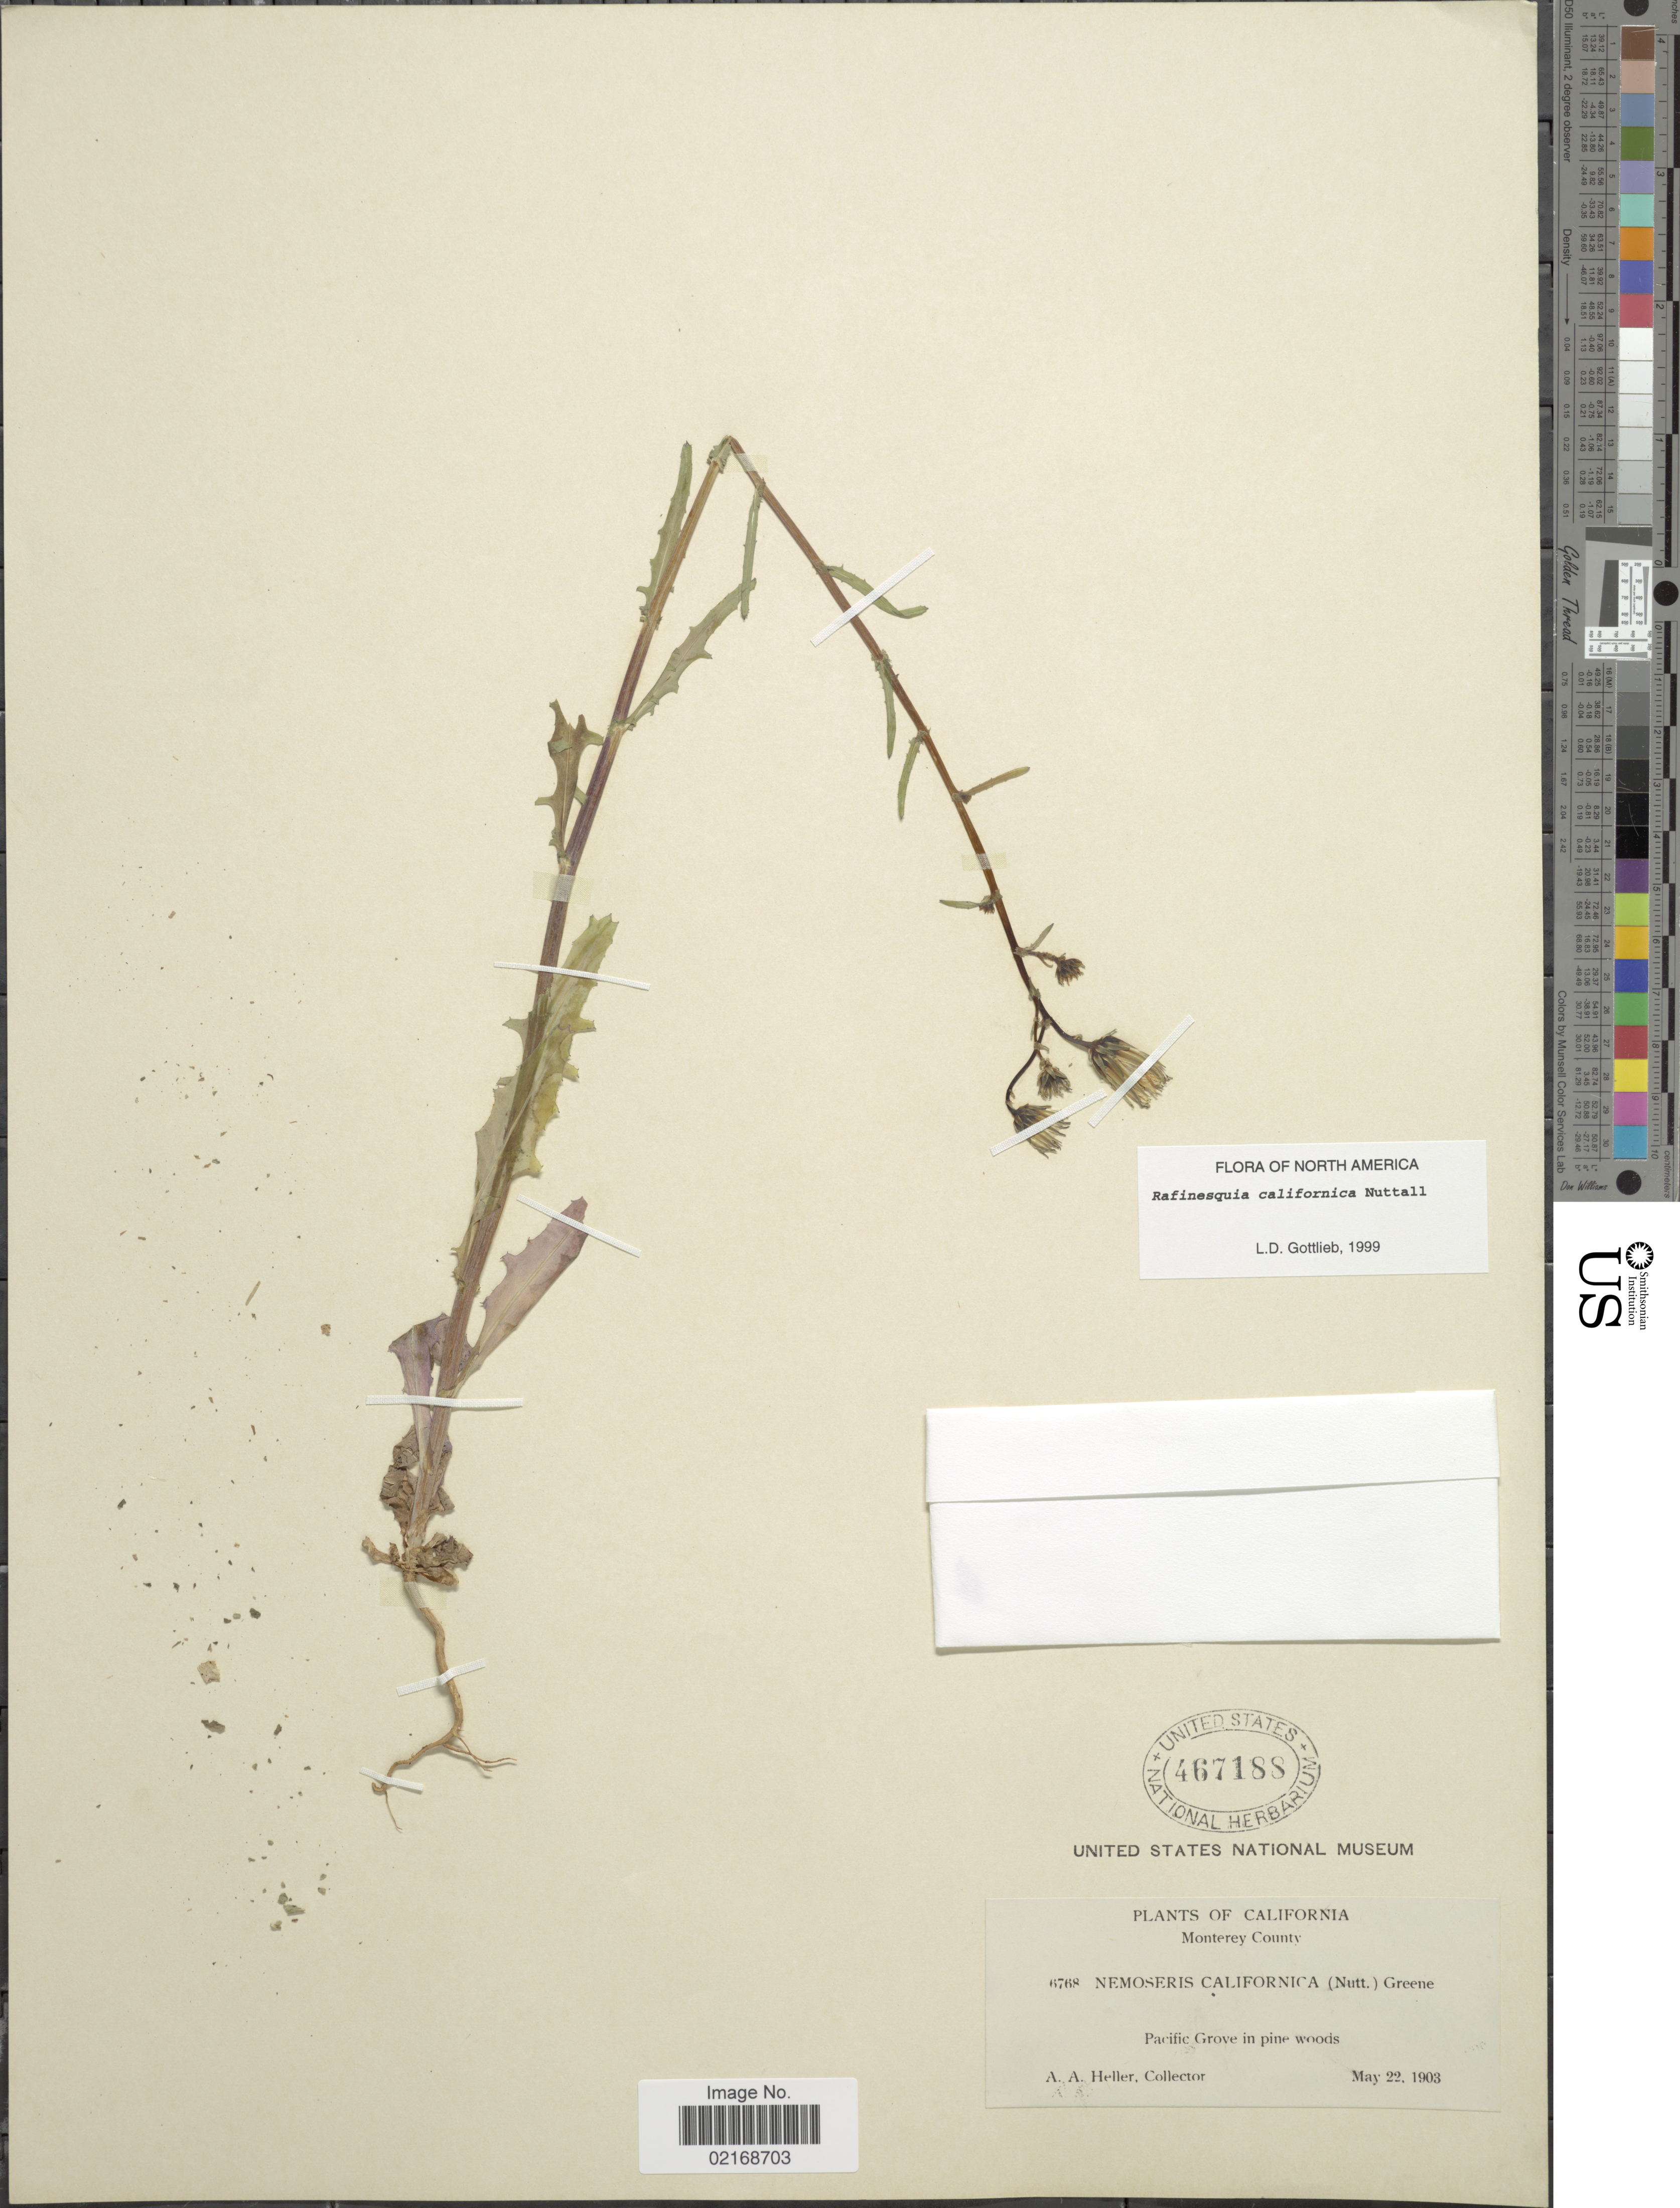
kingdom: Plantae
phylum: Tracheophyta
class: Magnoliopsida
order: Asterales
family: Asteraceae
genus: Rafinesquia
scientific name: Rafinesquia californica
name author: Nutt.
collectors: A. A. Heller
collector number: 6768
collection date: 1903-05-22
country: United States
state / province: California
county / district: Monterey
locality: Monterey County, Pacific Grove in pine woods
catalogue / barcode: US 467188